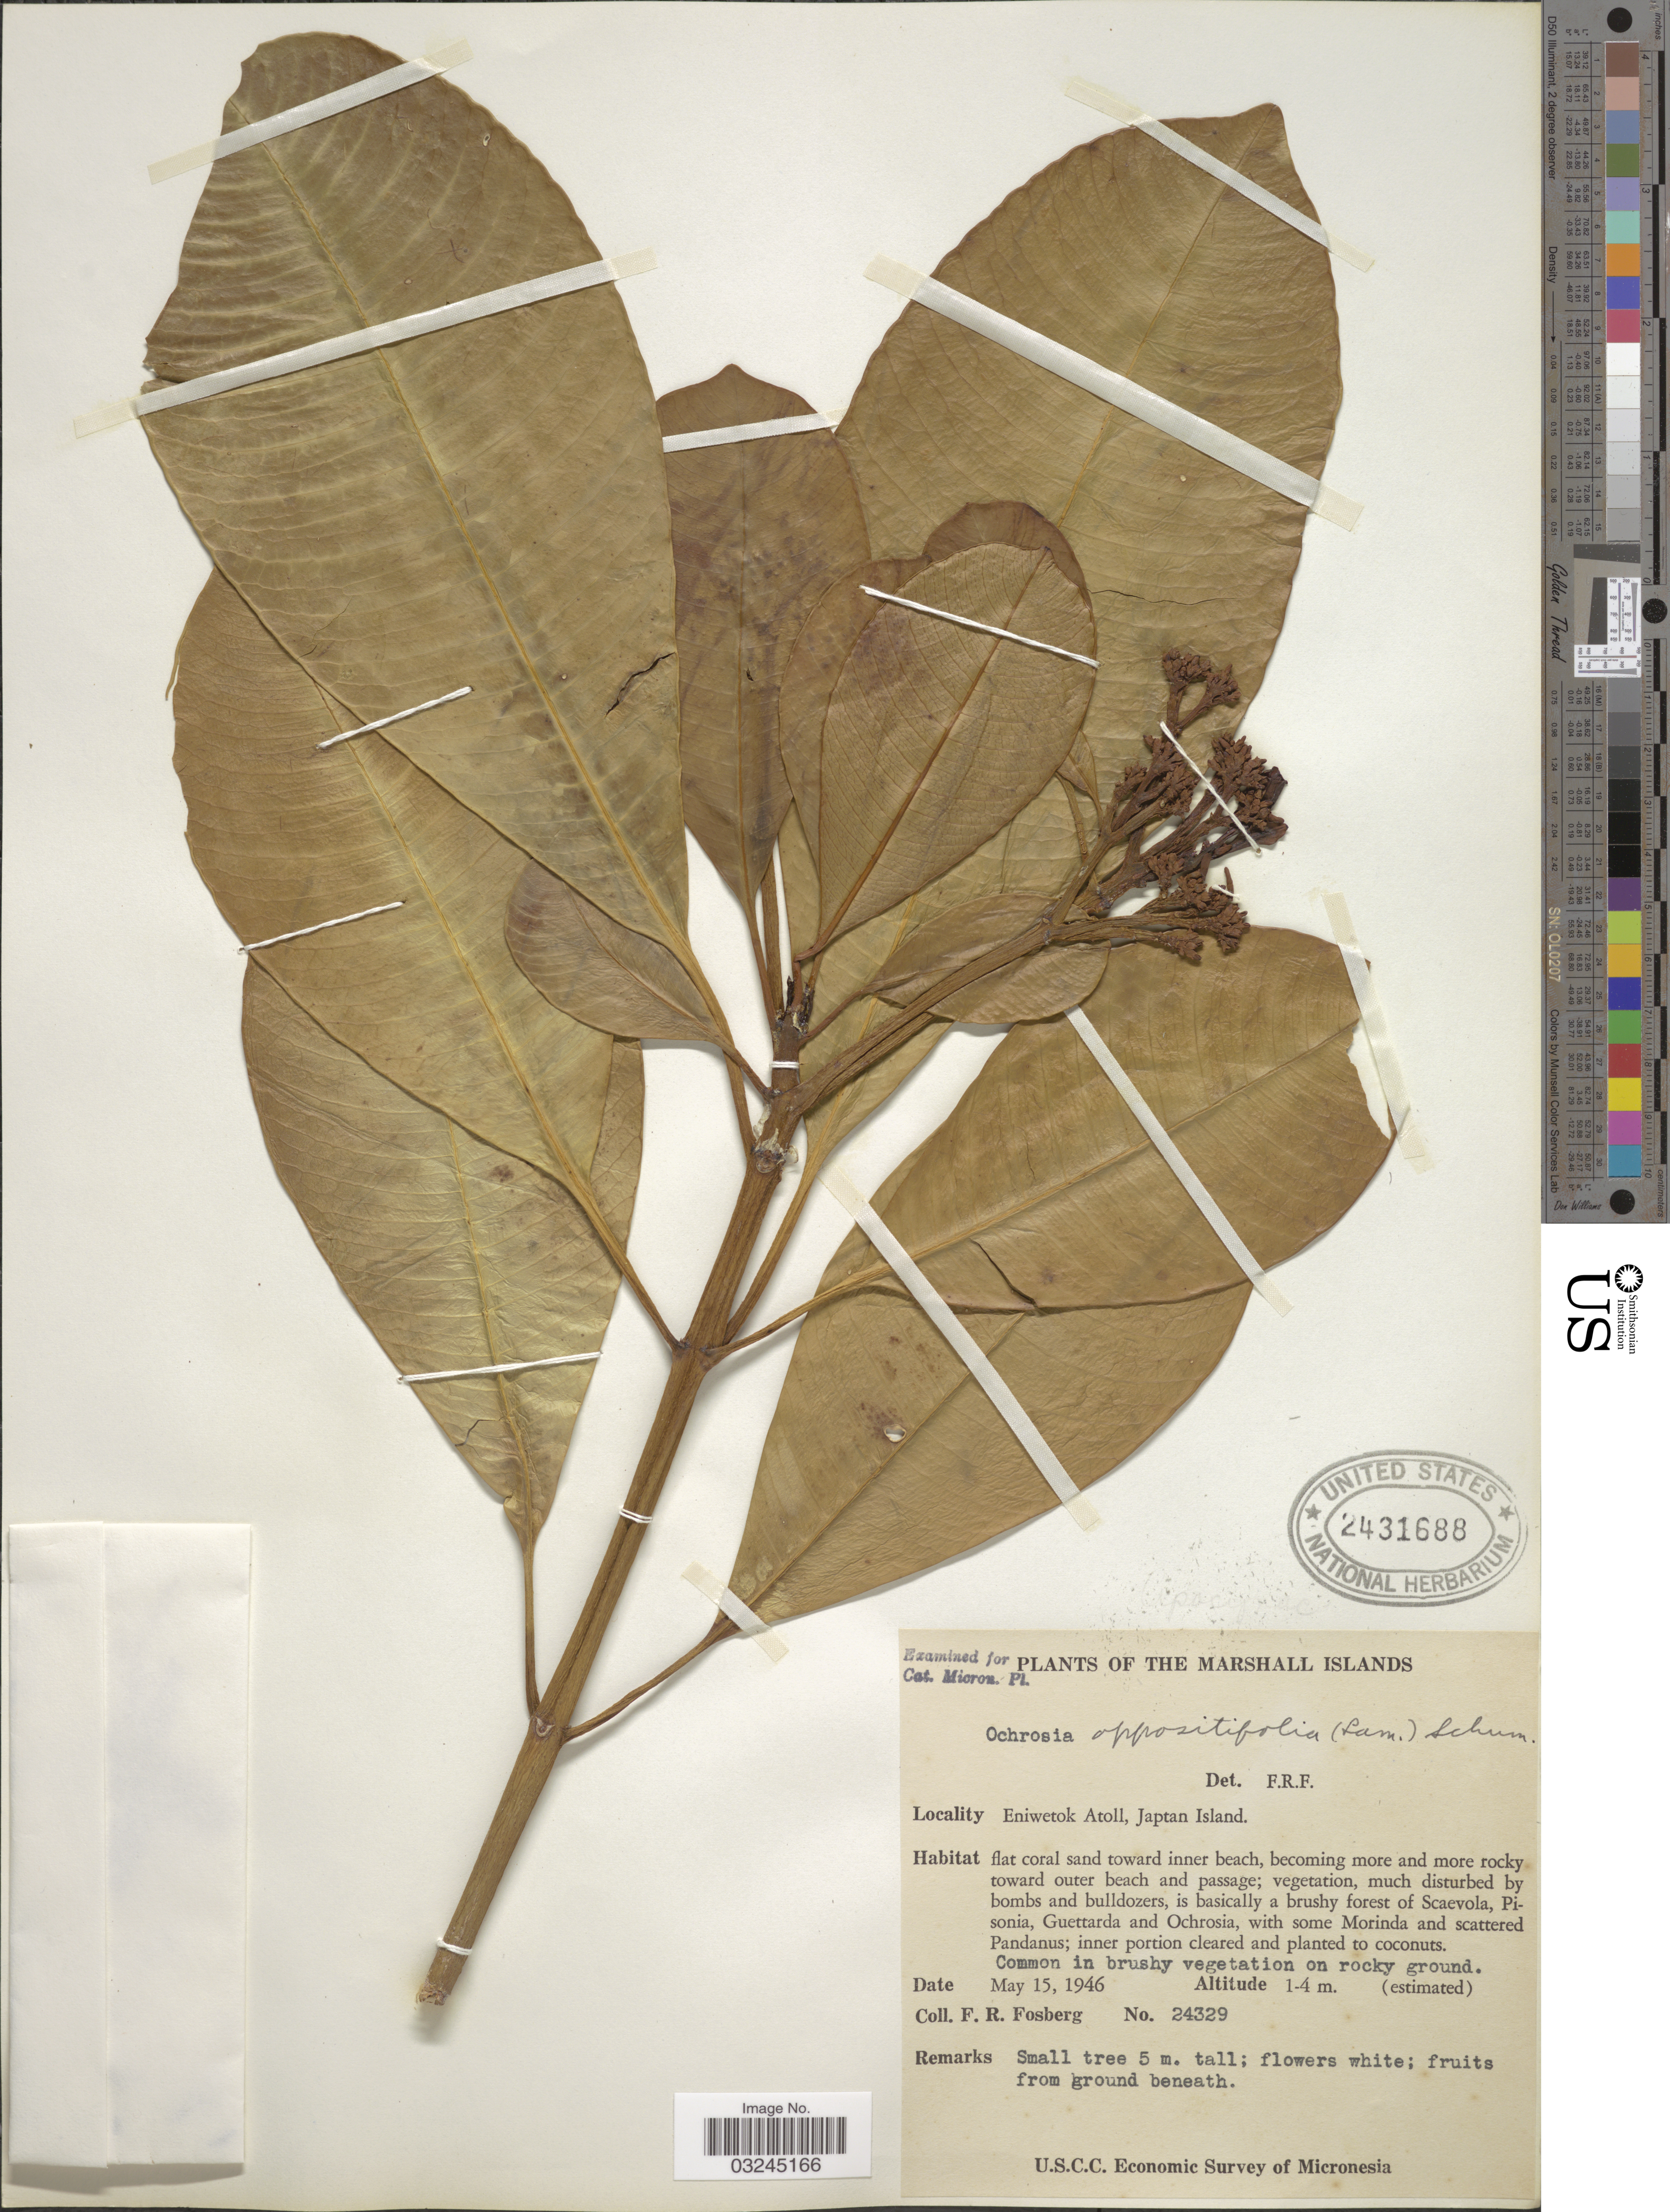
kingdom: Plantae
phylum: Tracheophyta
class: Magnoliopsida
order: Gentianales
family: Apocynaceae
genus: Ochrosia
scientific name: Ochrosia oppositifolia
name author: (Lam.) K. Schum.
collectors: F. R. Fosberg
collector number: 24329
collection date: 1946-05-15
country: Marshall Islands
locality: Eniwetol Atoll, Japtan Island.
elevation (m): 1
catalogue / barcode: US 2431688